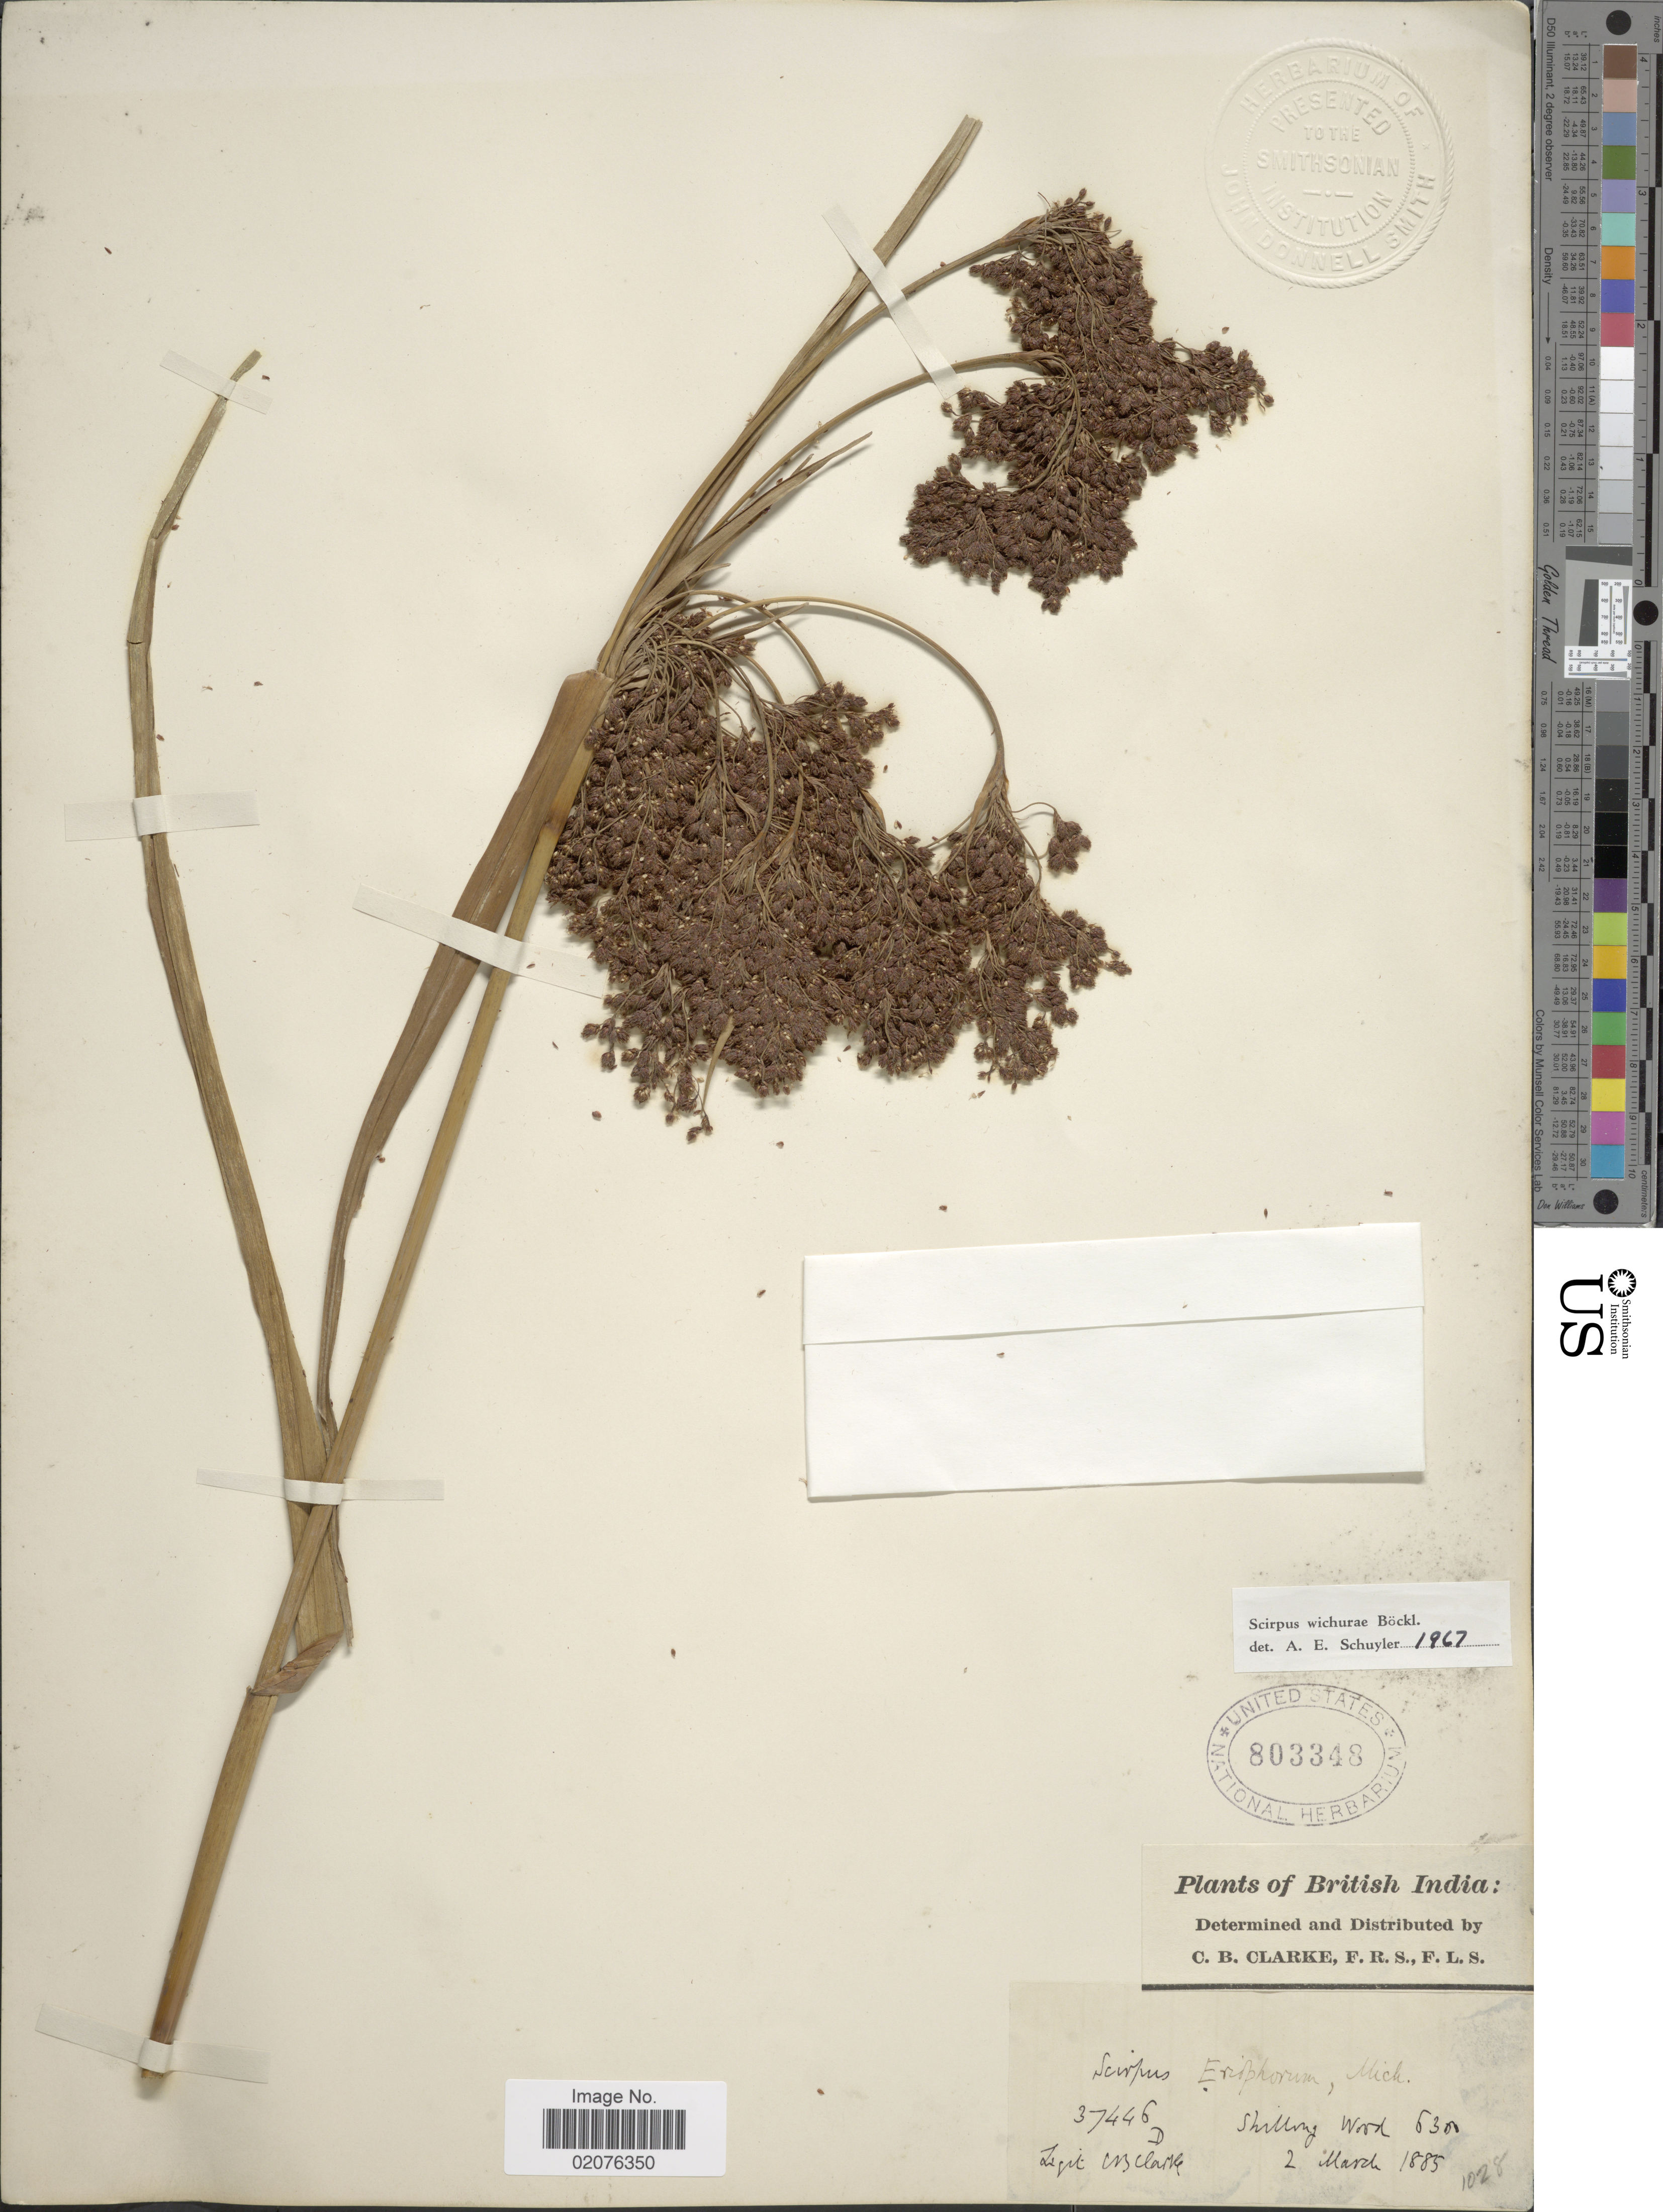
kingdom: Plantae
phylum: Tracheophyta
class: Liliopsida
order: Poales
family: Cyperaceae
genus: Scirpus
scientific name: Scirpus wichurae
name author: Boeckeler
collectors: C. B. Clarke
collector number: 37446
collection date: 1885-03-02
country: India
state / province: Meghalaya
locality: British India, Shillong Wood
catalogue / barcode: US 803348